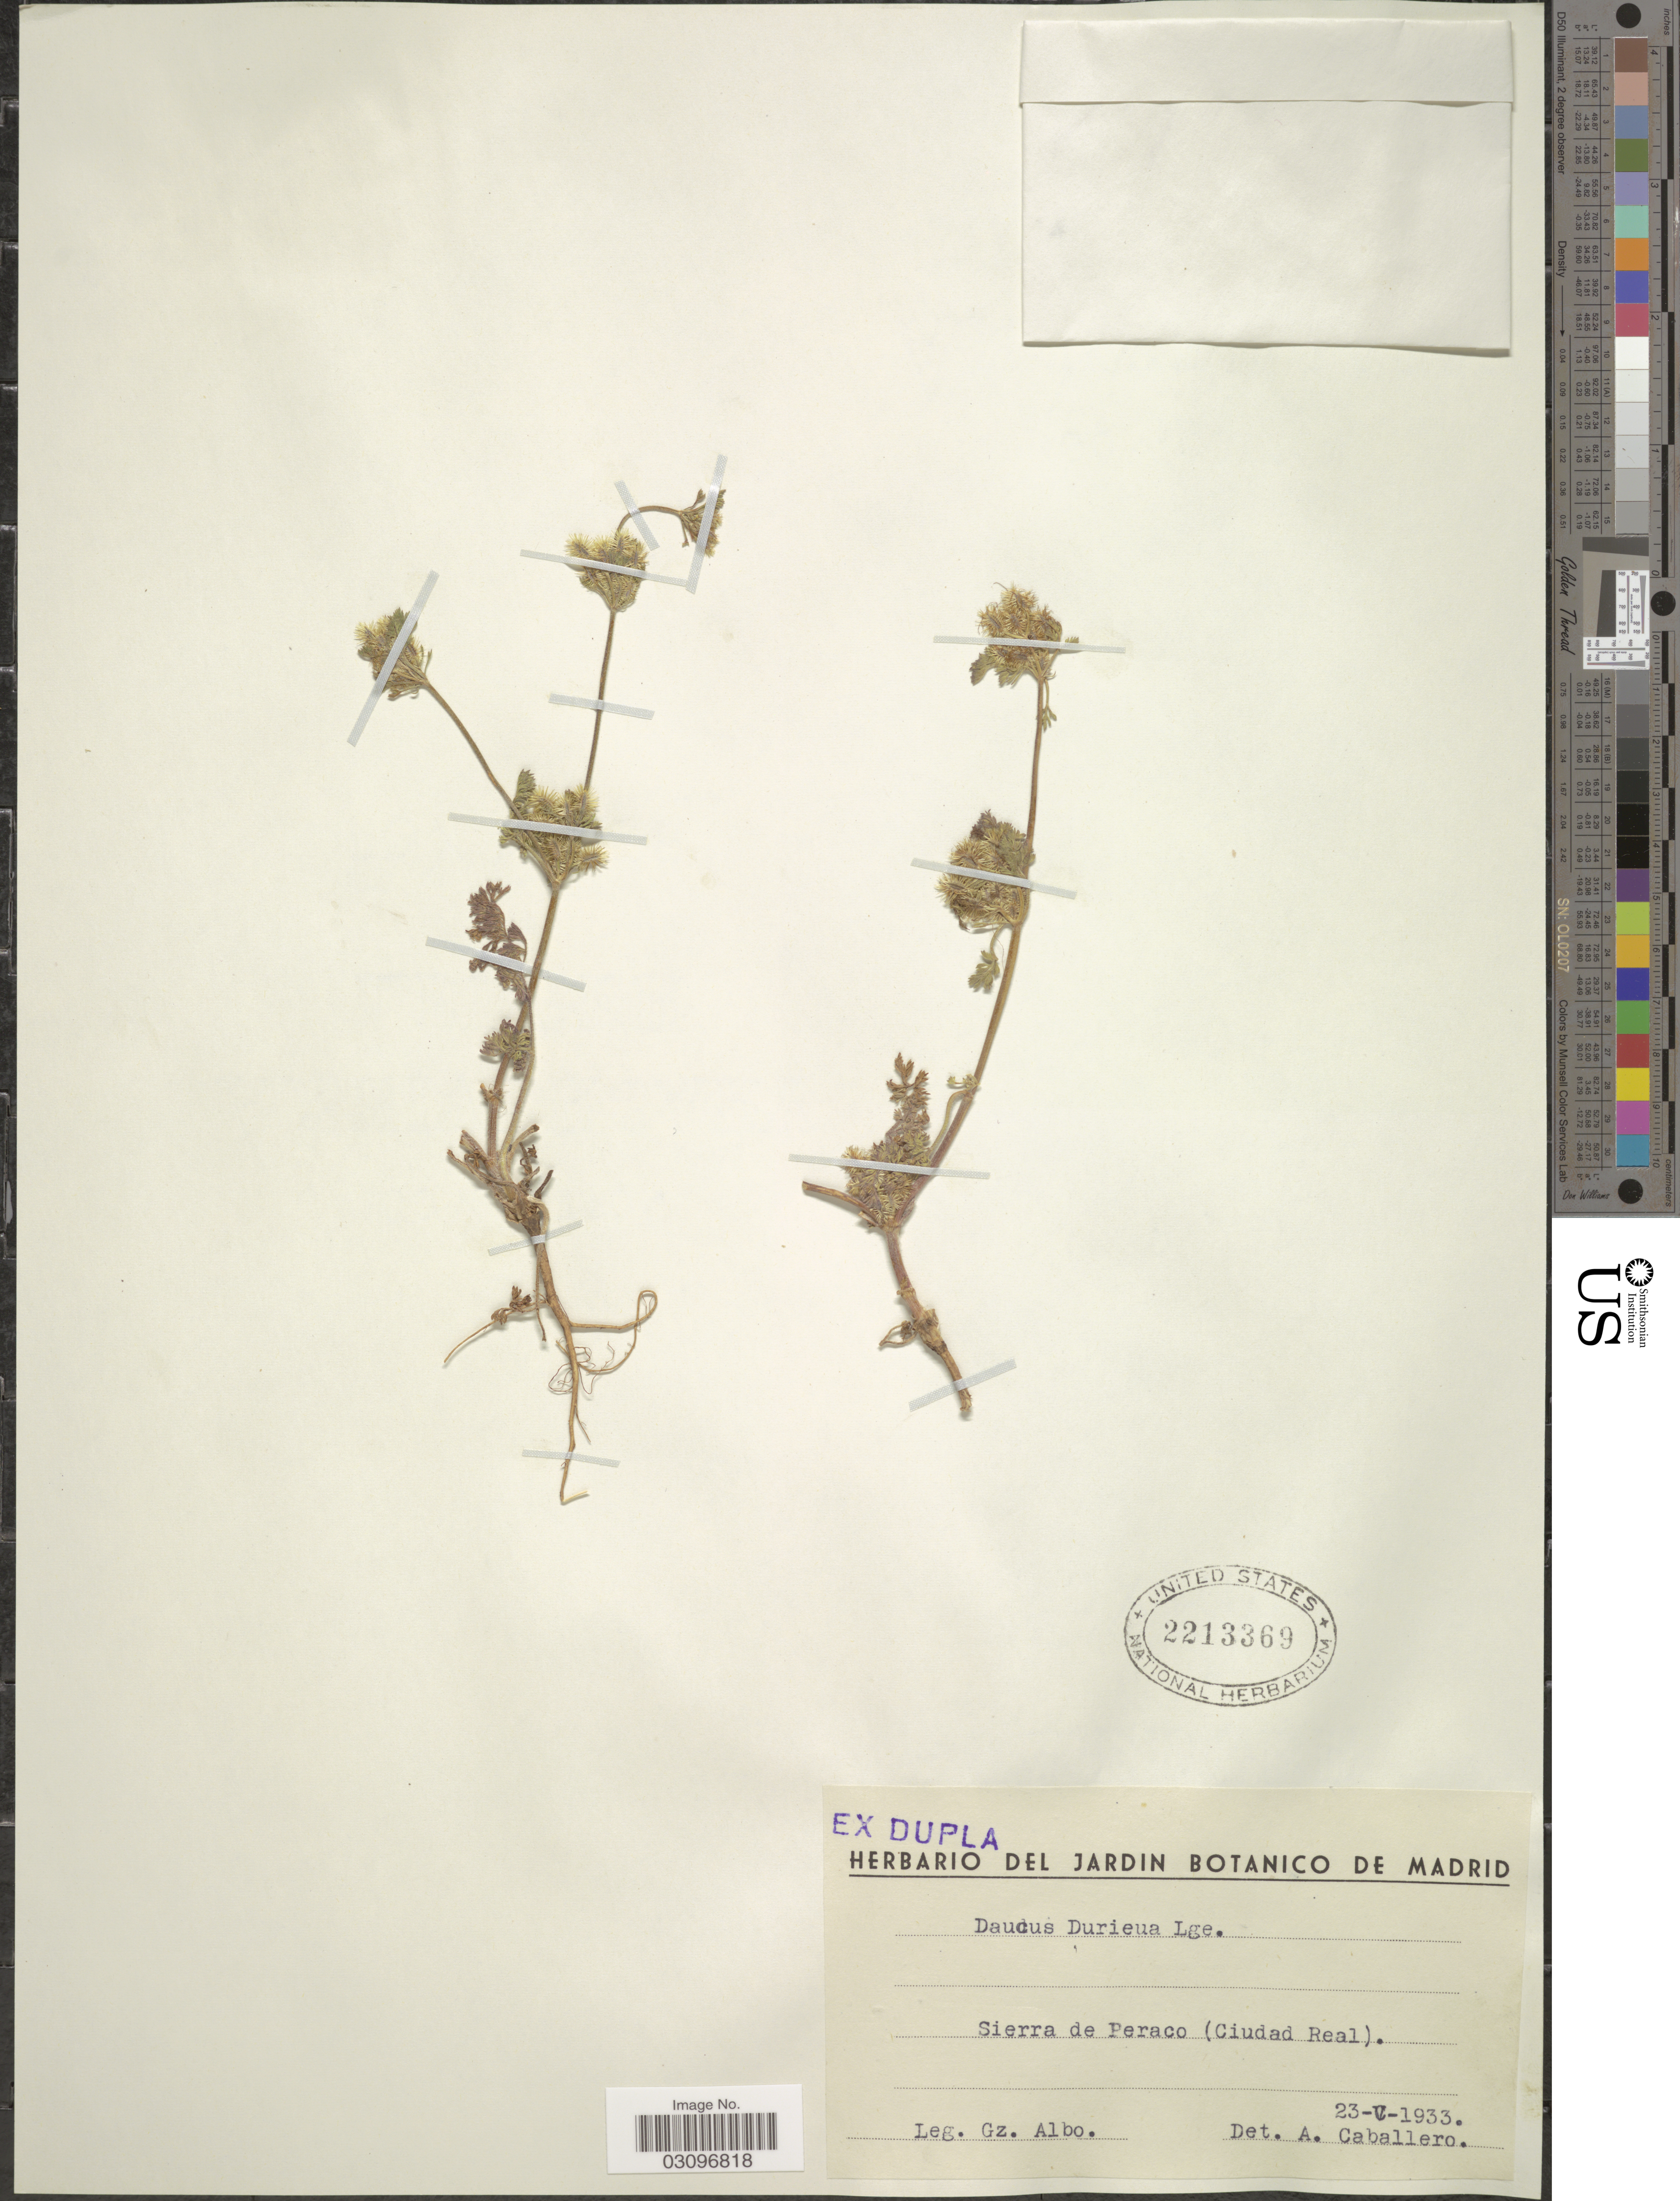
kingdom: Plantae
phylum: Tracheophyta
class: Magnoliopsida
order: Apiales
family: Apiaceae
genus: Daucus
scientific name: Daucus durieua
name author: Lange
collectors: G. Albornoz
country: Spain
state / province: Madrid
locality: Sierra de Peraco (Ciudad Real).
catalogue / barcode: US 2213369